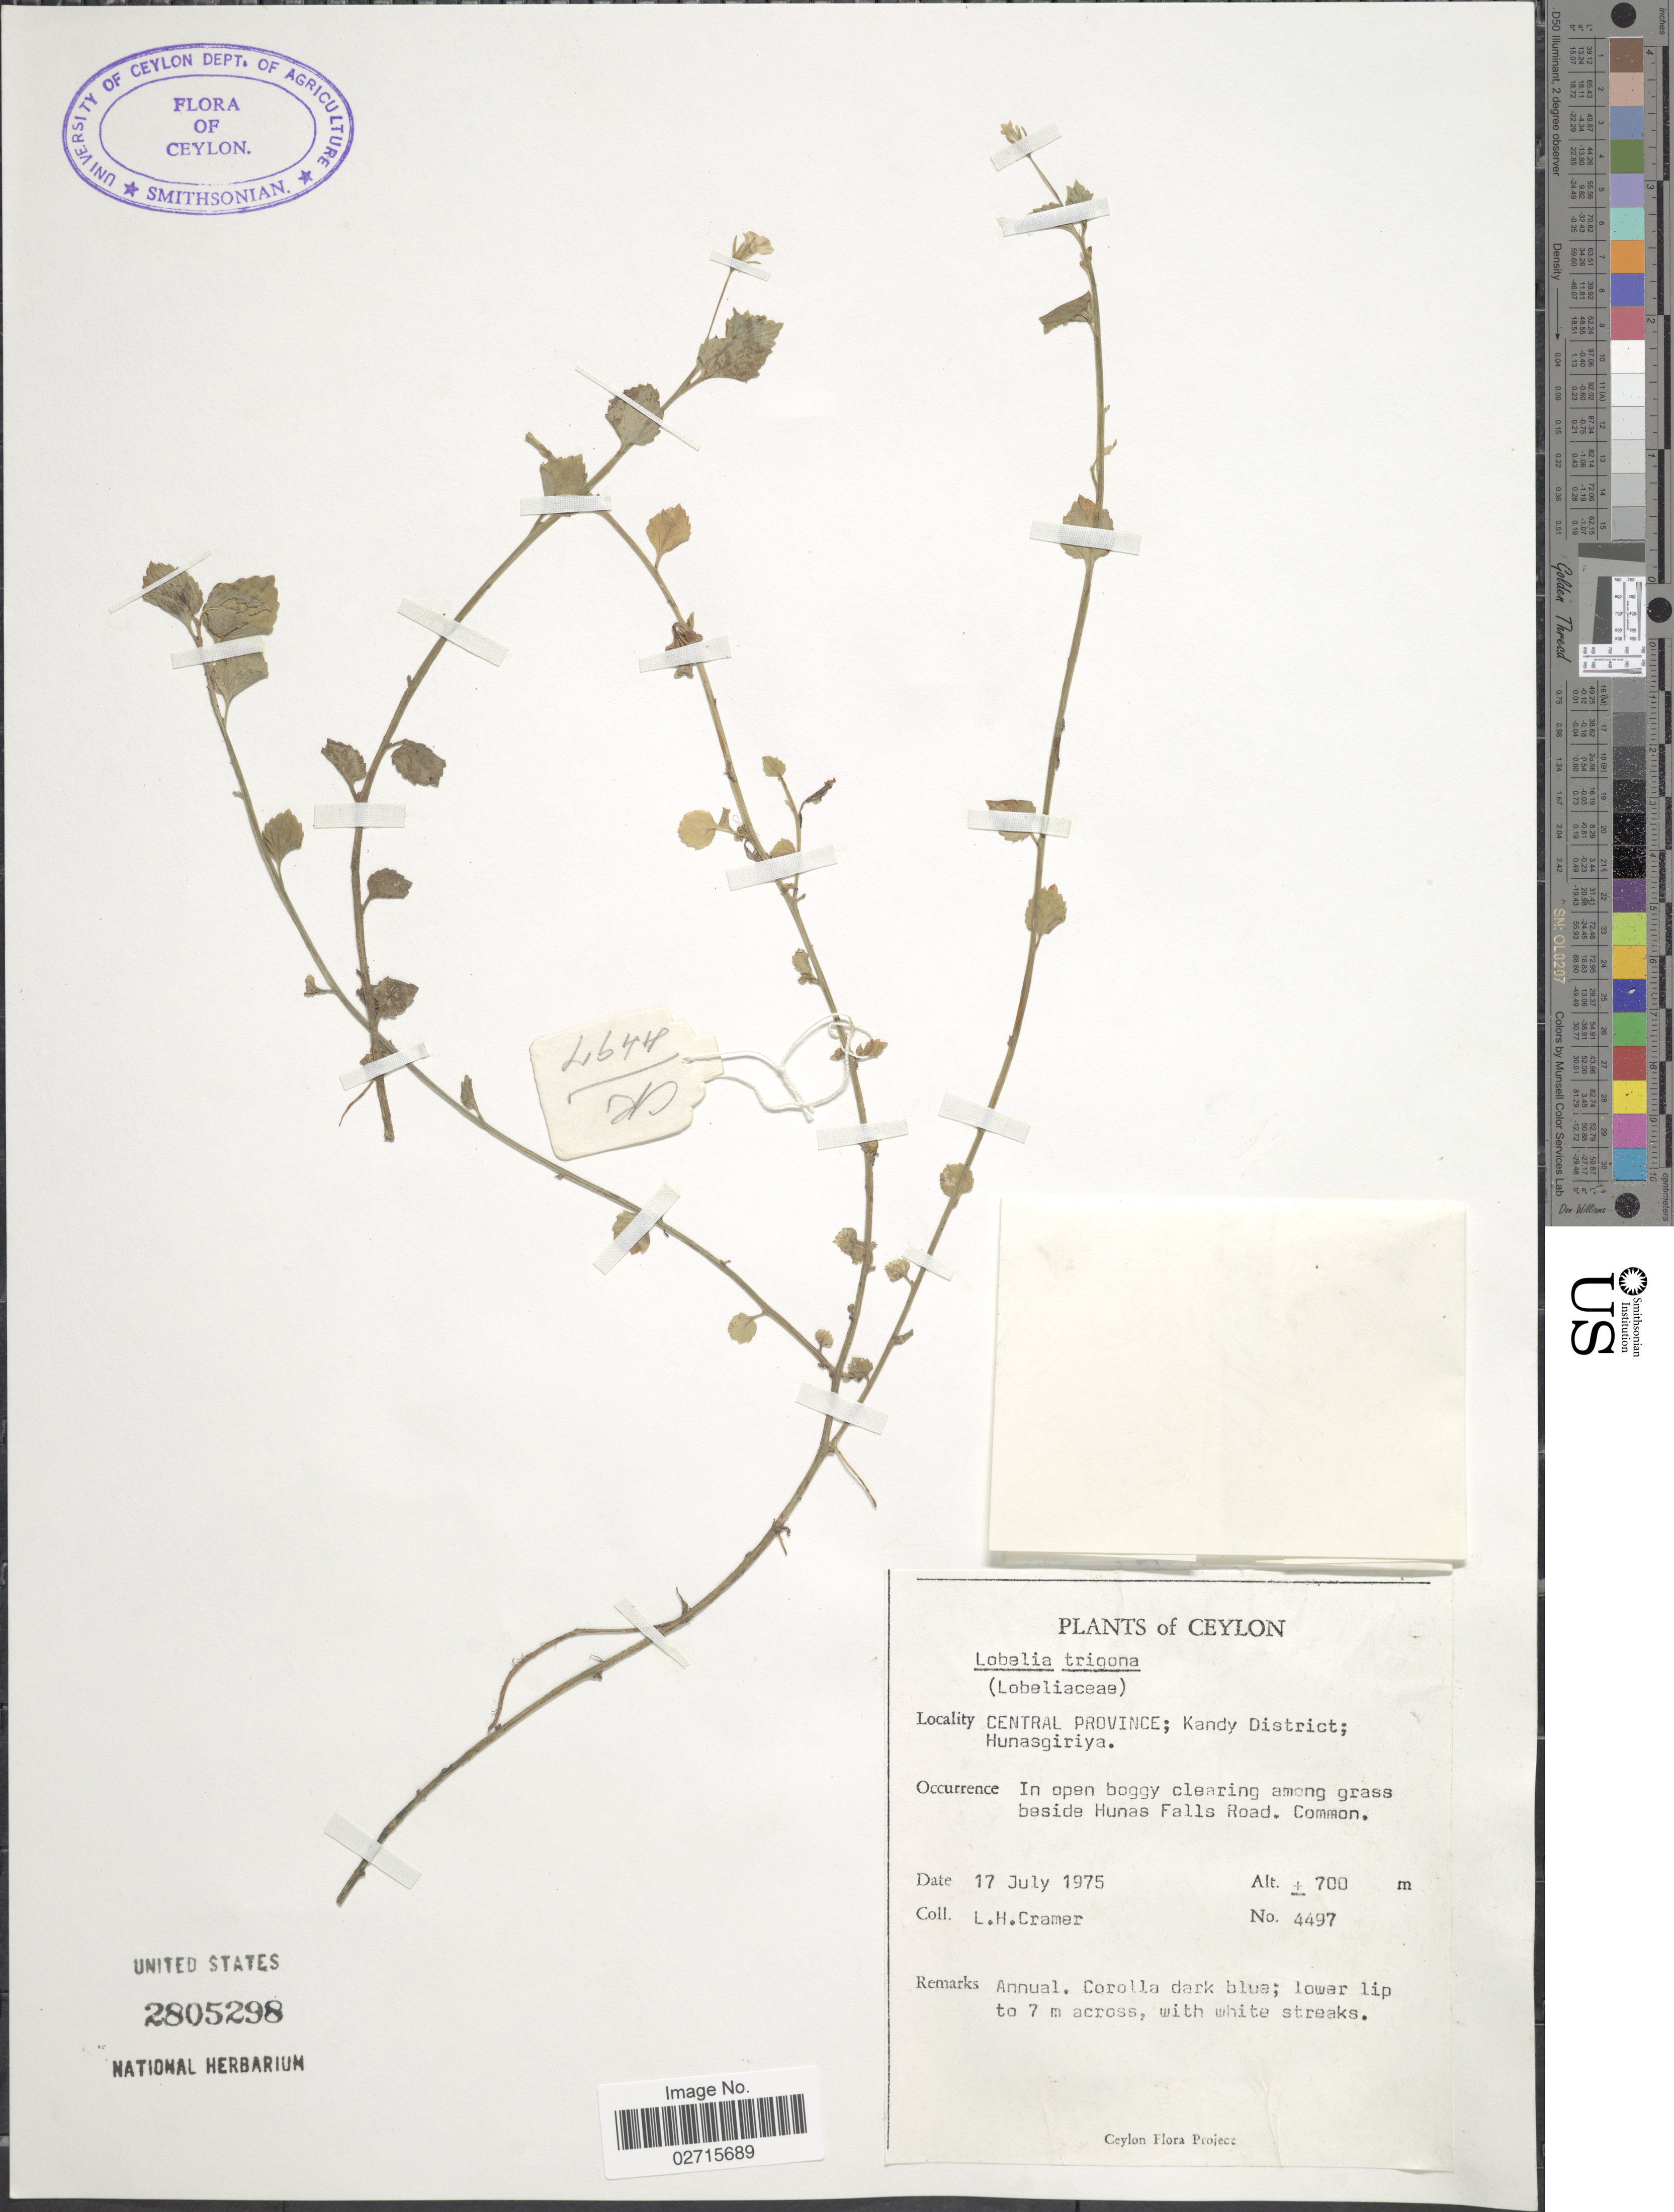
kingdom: Plantae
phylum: Tracheophyta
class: Magnoliopsida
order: Asterales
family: Campanulaceae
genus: Lobelia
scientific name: Lobelia alsinoides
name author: Lam.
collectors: L. H. Cramer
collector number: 4497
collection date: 1975-07-17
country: Sri Lanka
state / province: Central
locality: Ceylon. Central Province; Kandy District; Hunasgiriya. In open boggy clearing among grass beside Hunas Falls Road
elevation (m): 700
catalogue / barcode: US 2805298